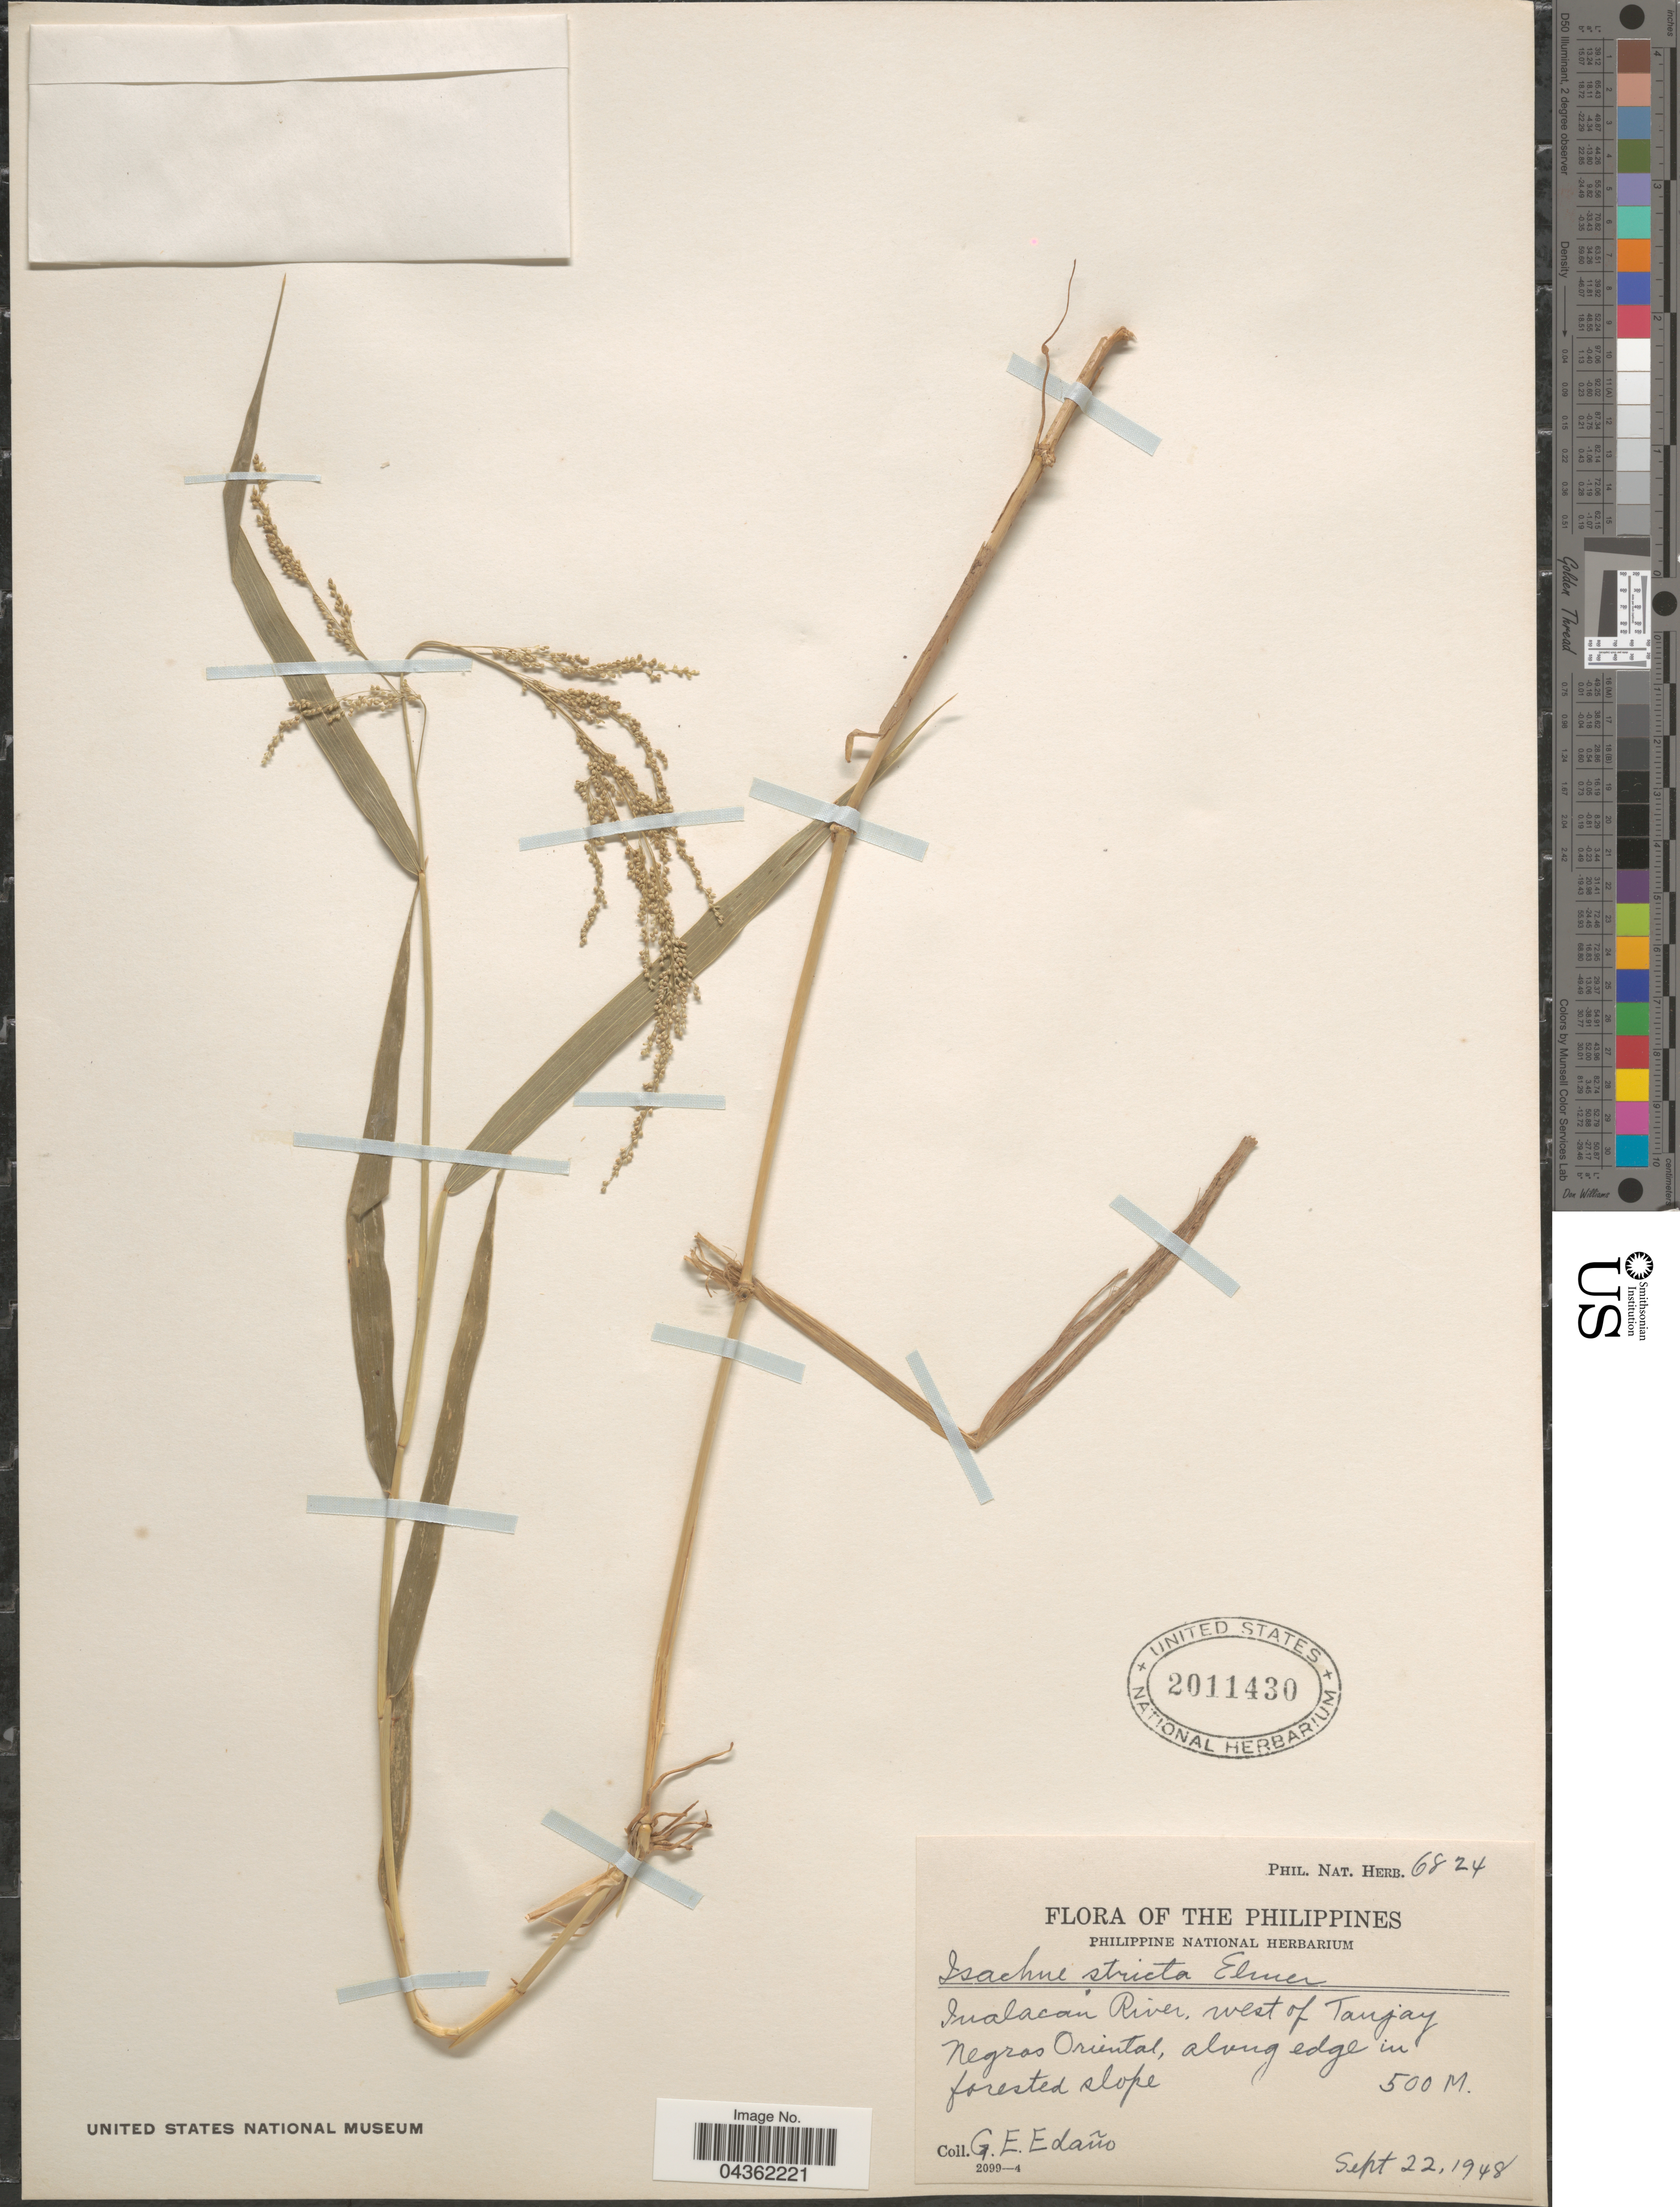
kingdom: Plantae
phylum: Tracheophyta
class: Liliopsida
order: Poales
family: Poaceae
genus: Isachne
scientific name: Isachne albens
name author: Trin.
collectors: G. E. Edaño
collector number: Phil. Nat. Herb. 6824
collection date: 1948-09-22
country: Philippines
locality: Inalacan River, west of Tanjay. Negros Oriental, along edge in forested slope.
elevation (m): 500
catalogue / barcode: US 2011430